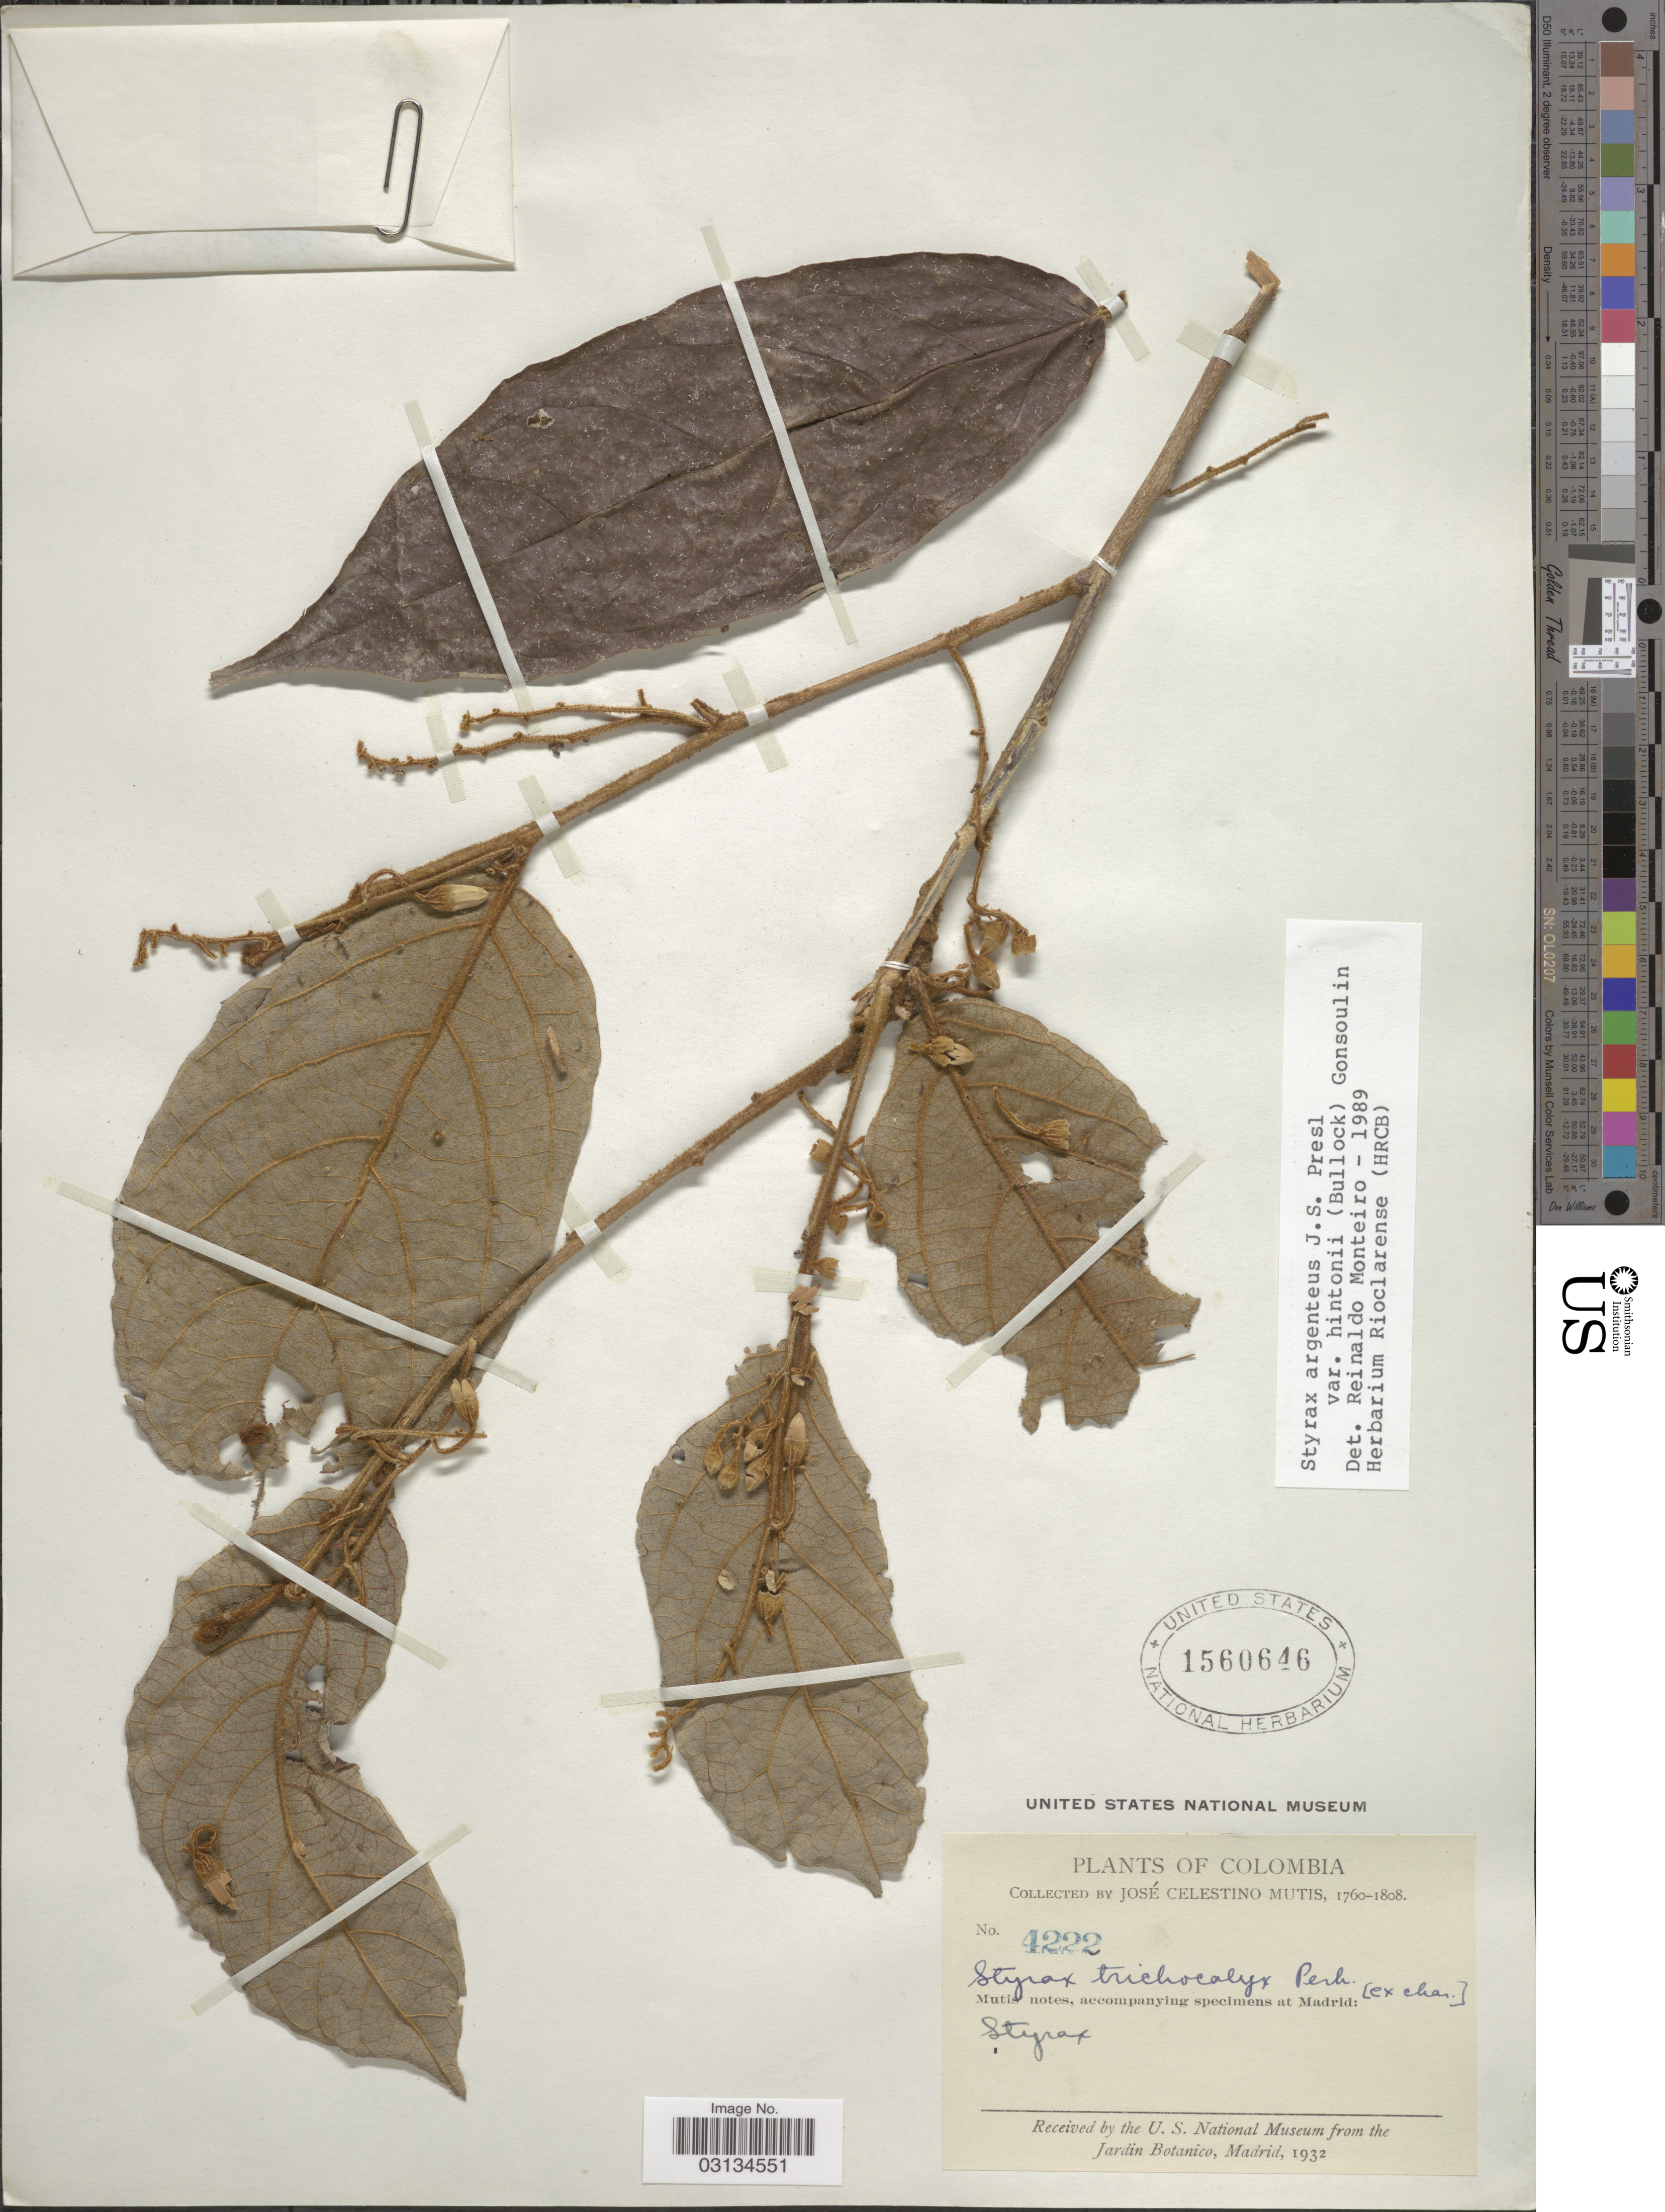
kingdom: Plantae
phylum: Tracheophyta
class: Magnoliopsida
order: Ericales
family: Styracaceae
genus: Styrax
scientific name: Styrax argenteus var. hintonii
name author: (Bullock) Gonsoulin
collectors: J. C. B. Mutis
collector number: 4222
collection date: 1760/1808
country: Colombia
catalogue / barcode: US 1560646